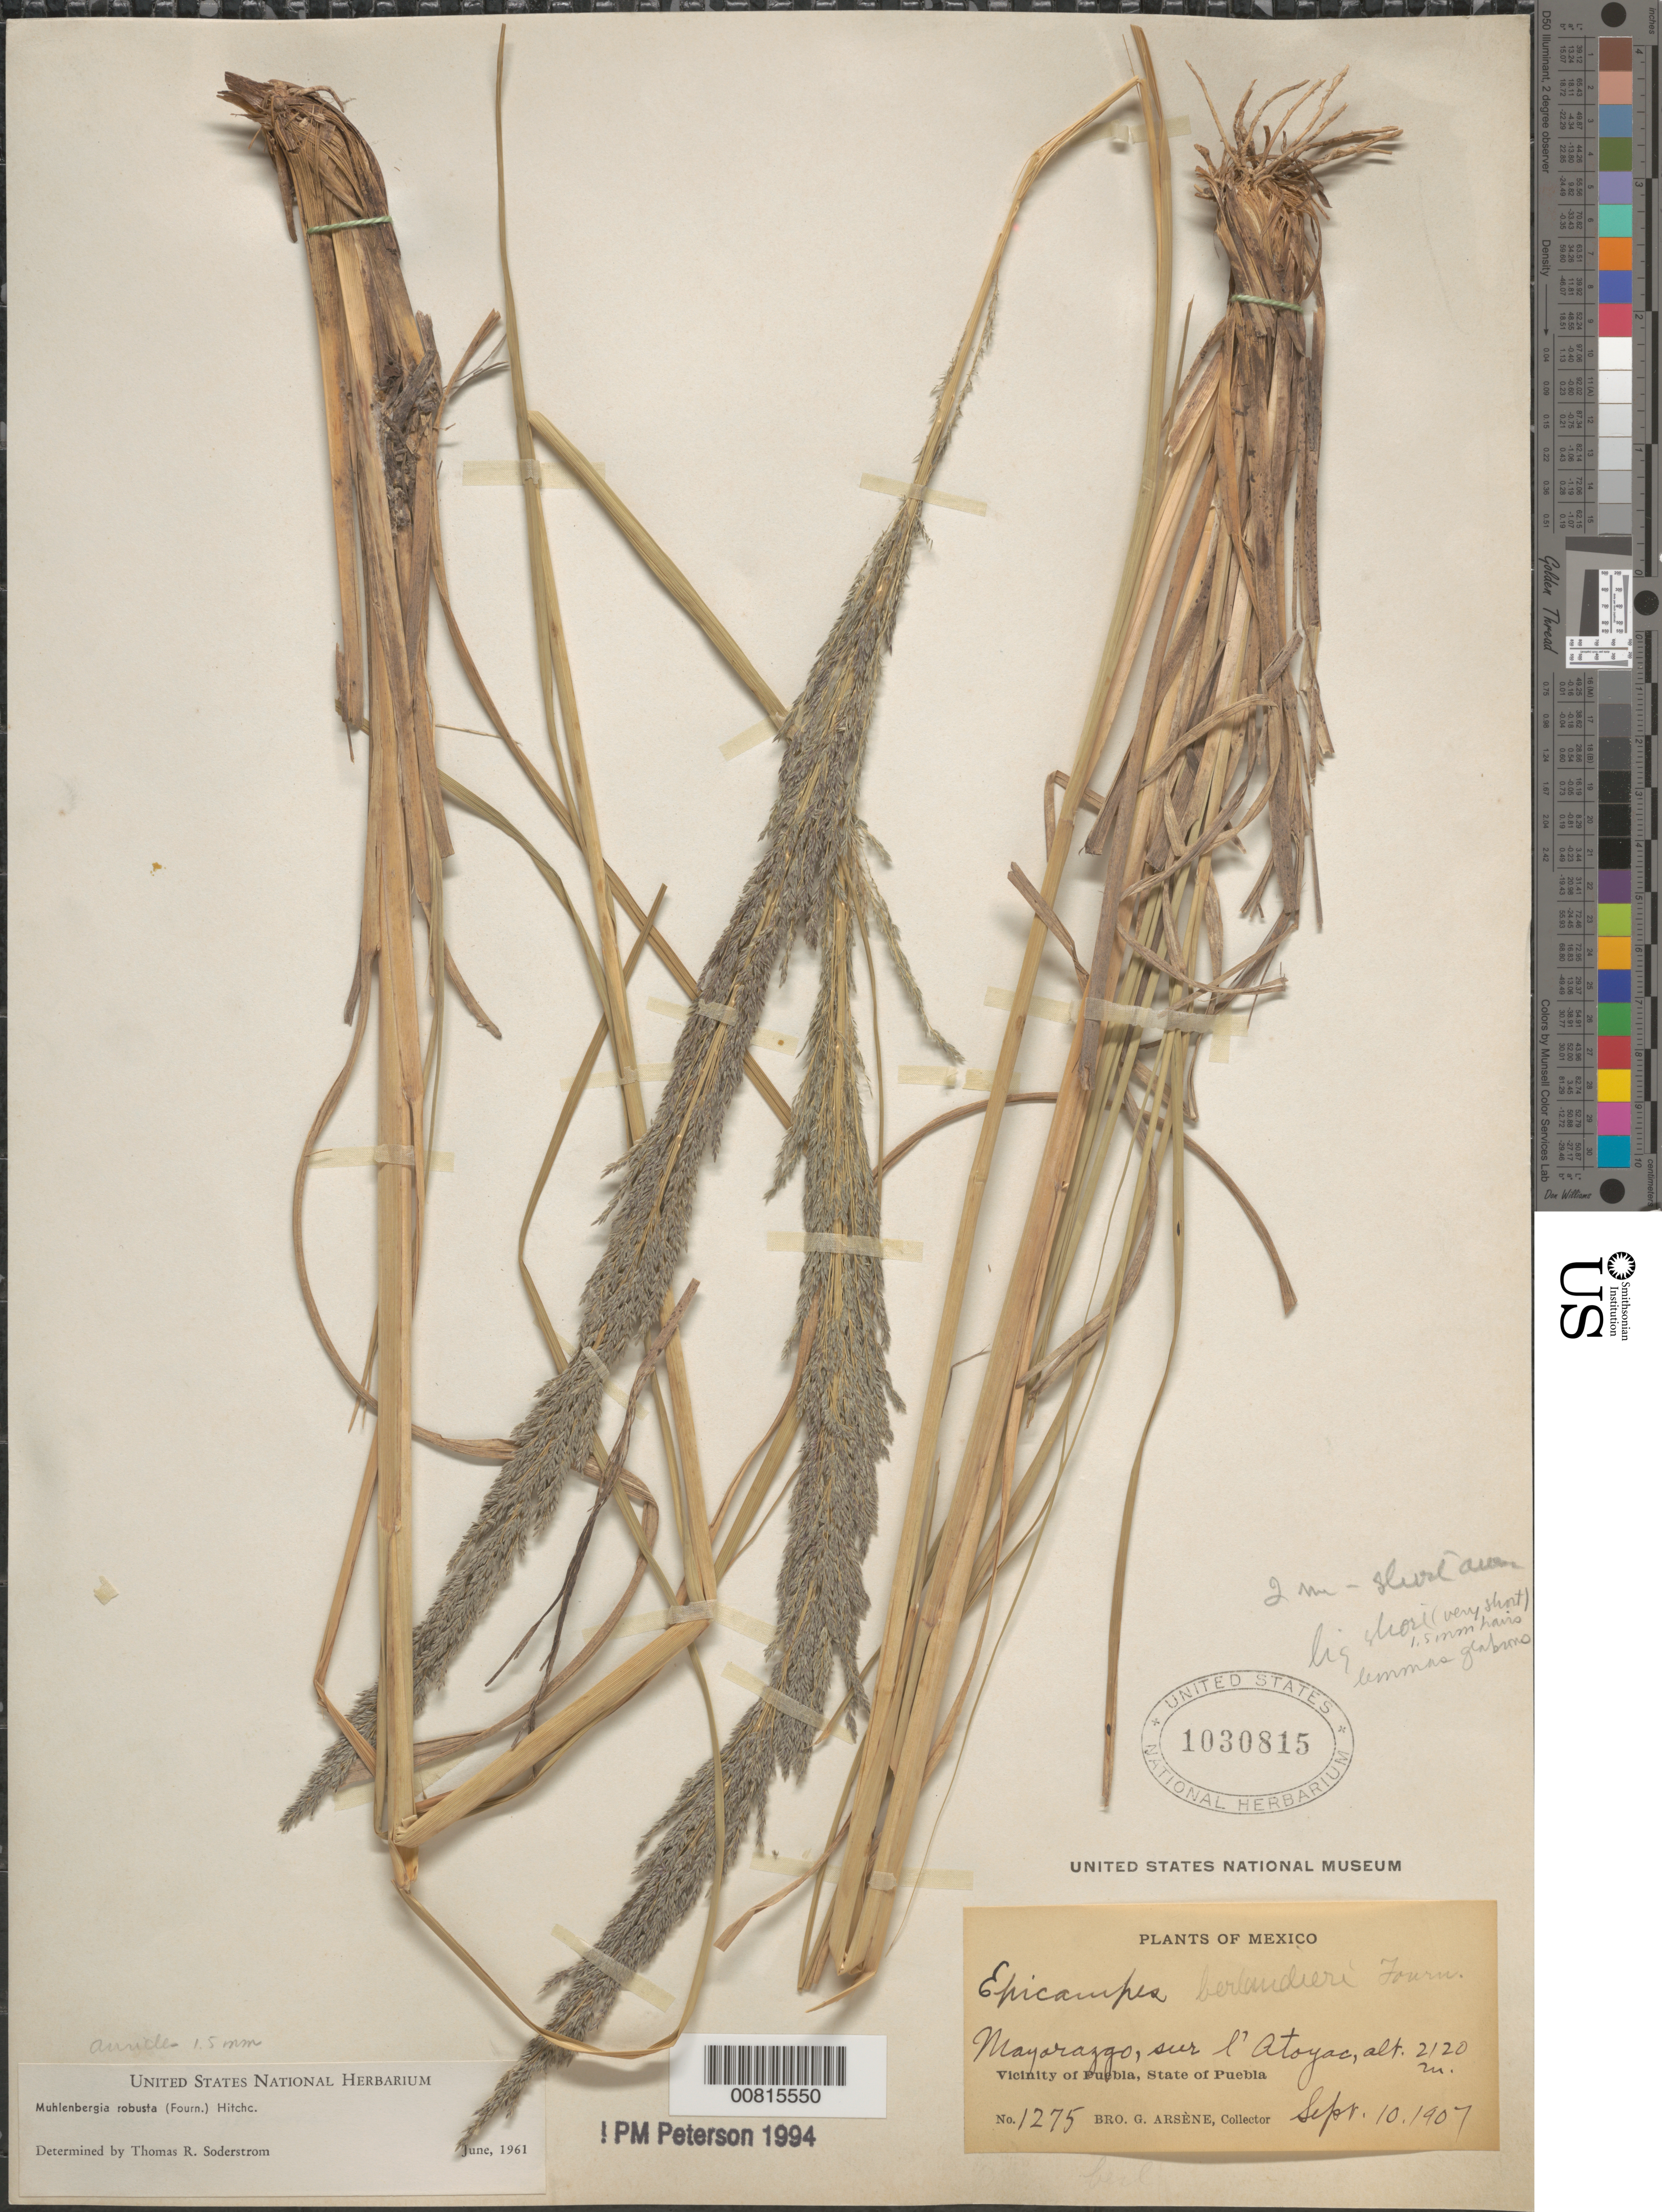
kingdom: Plantae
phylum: Tracheophyta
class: Liliopsida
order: Poales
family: Poaceae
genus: Muhlenbergia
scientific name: Muhlenbergia robusta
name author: (E. Fourn.) Hitchc.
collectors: Bro. G. Arsène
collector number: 1275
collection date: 1907-09-10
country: Mexico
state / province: Puebla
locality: Mayorazgo, sur l'Atoyac, vicinity of Puebla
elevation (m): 2120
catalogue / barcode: US 1030815